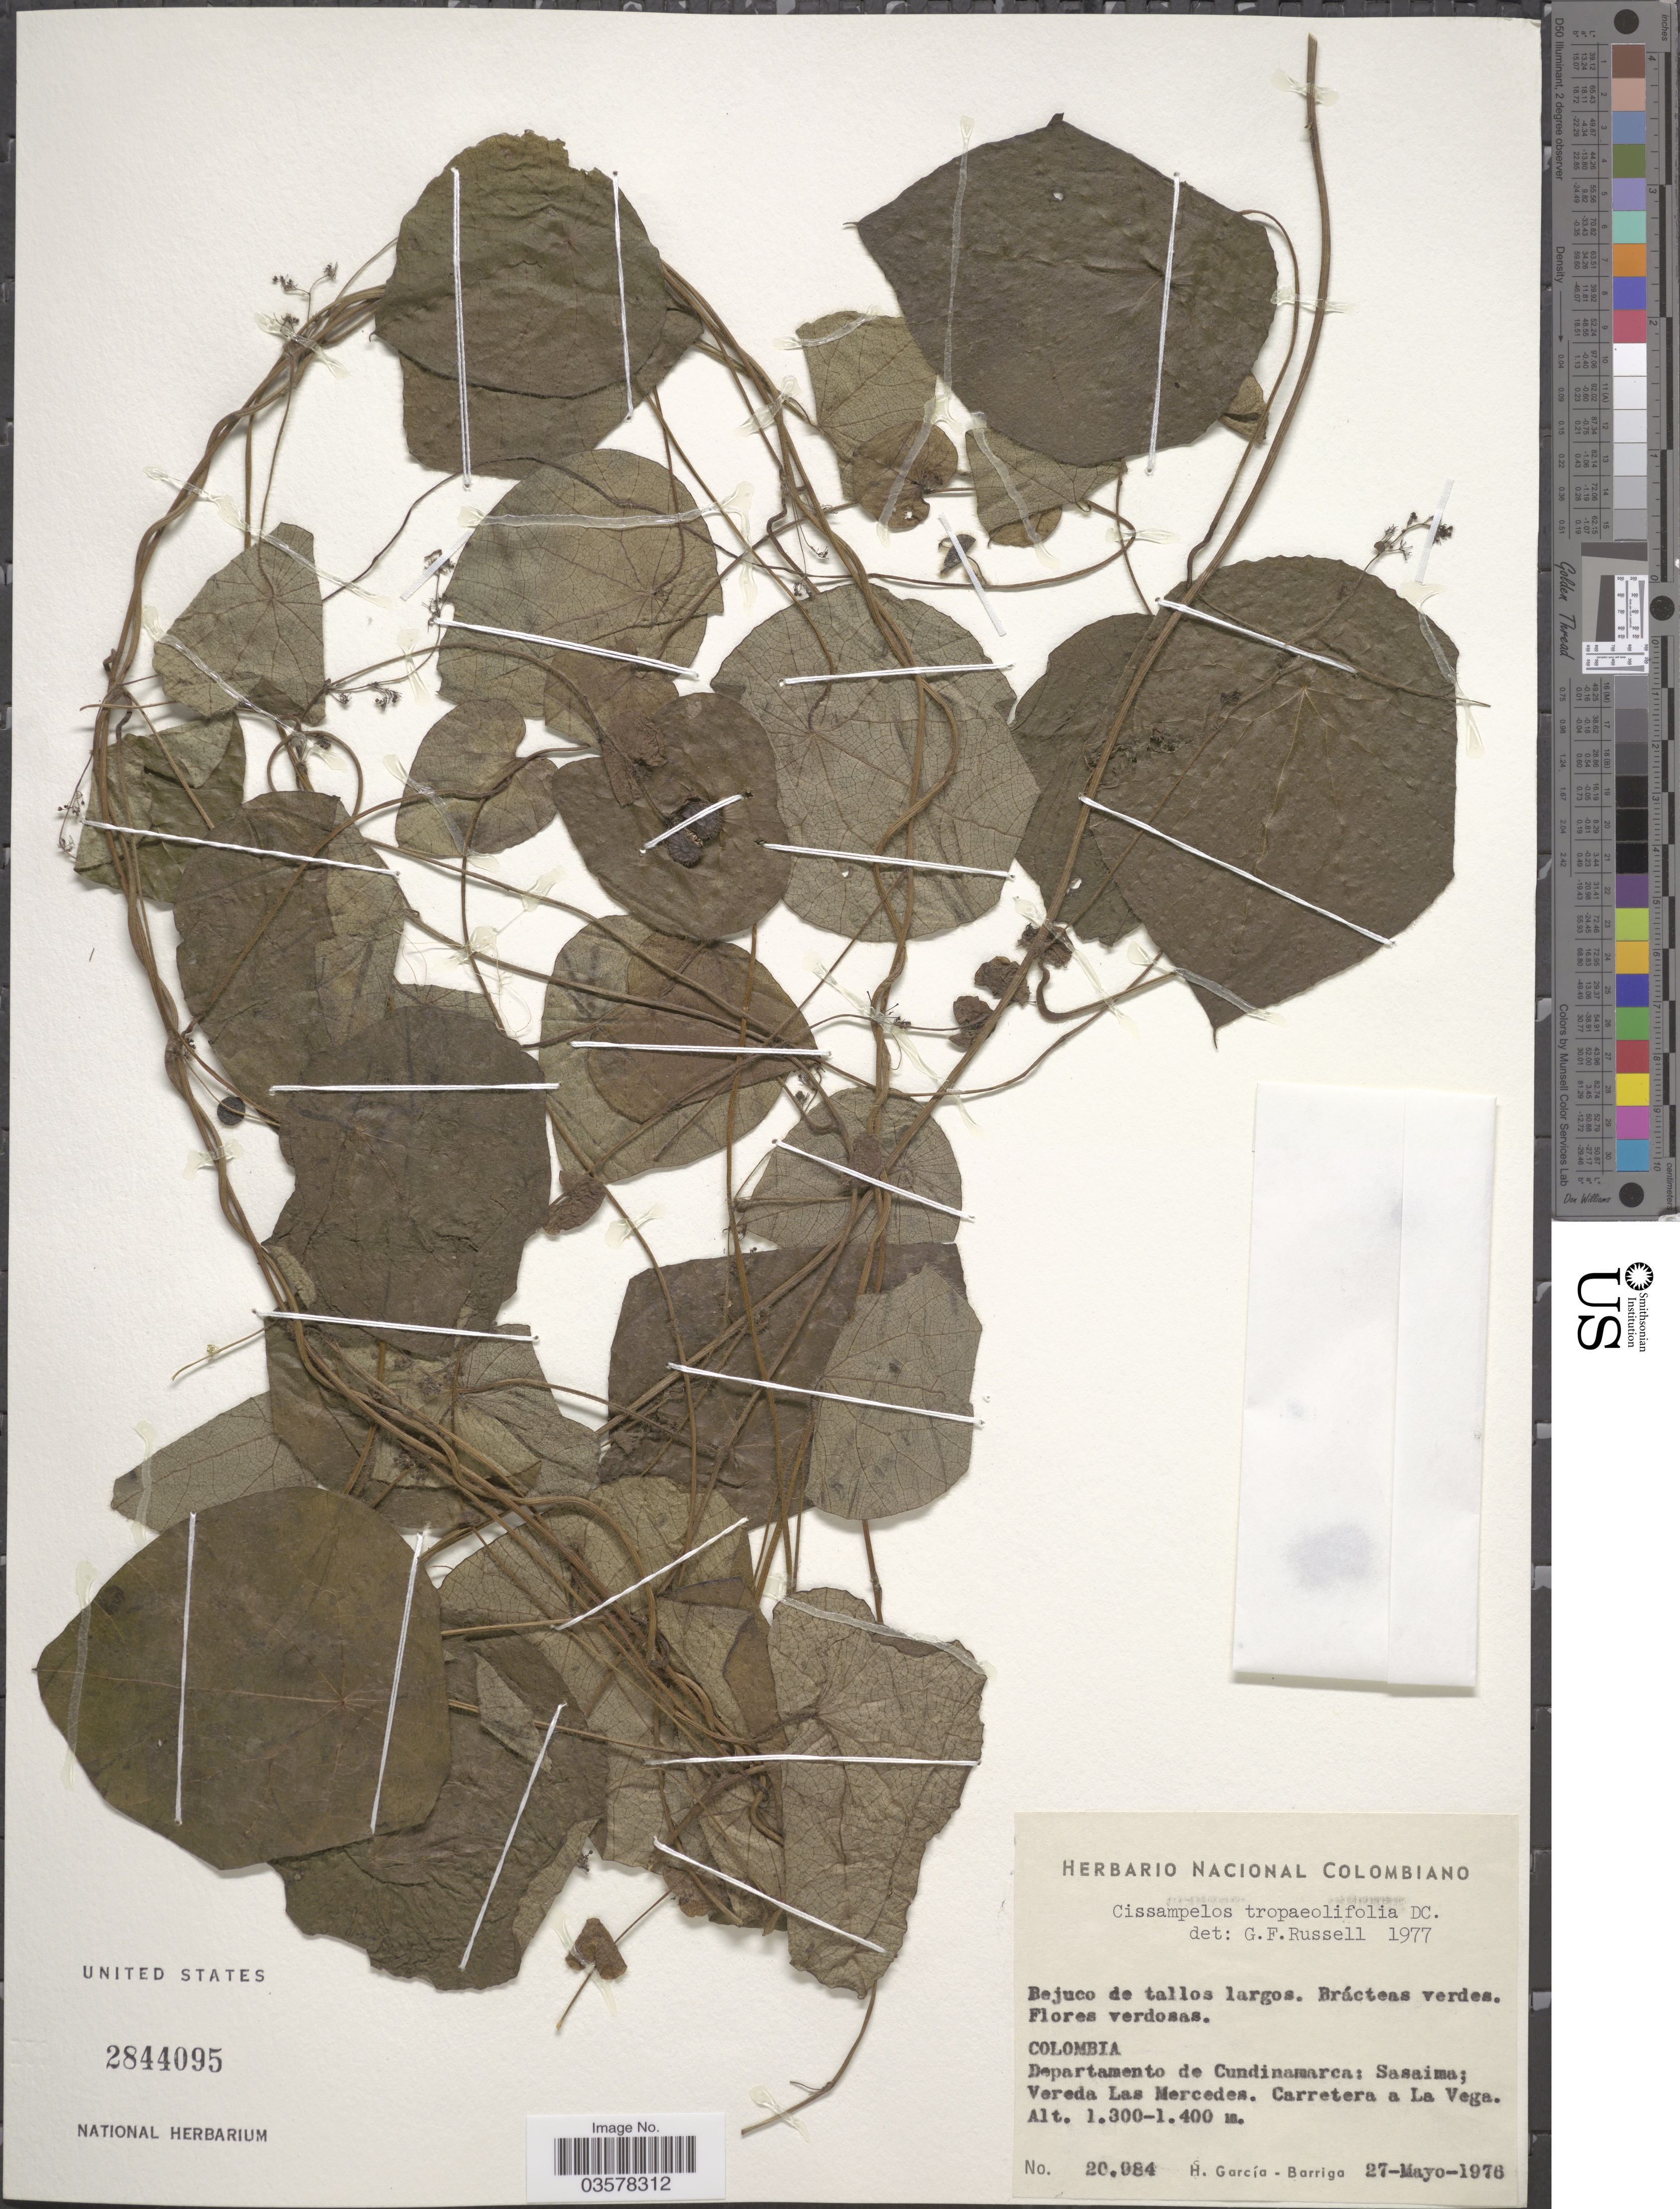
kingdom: Plantae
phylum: Tracheophyta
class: Magnoliopsida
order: Ranunculales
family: Menispermaceae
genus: Cissampelos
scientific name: Cissampelos tropaeolifolia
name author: DC.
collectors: H. García Barriga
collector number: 20984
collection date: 1976-05-27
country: Colombia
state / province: Cundinamarca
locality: Departamento de Cundinamarca: Sasaima; Vereda Las Mercedes. Carretera a La Vega.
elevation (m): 1300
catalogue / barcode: US 2844095